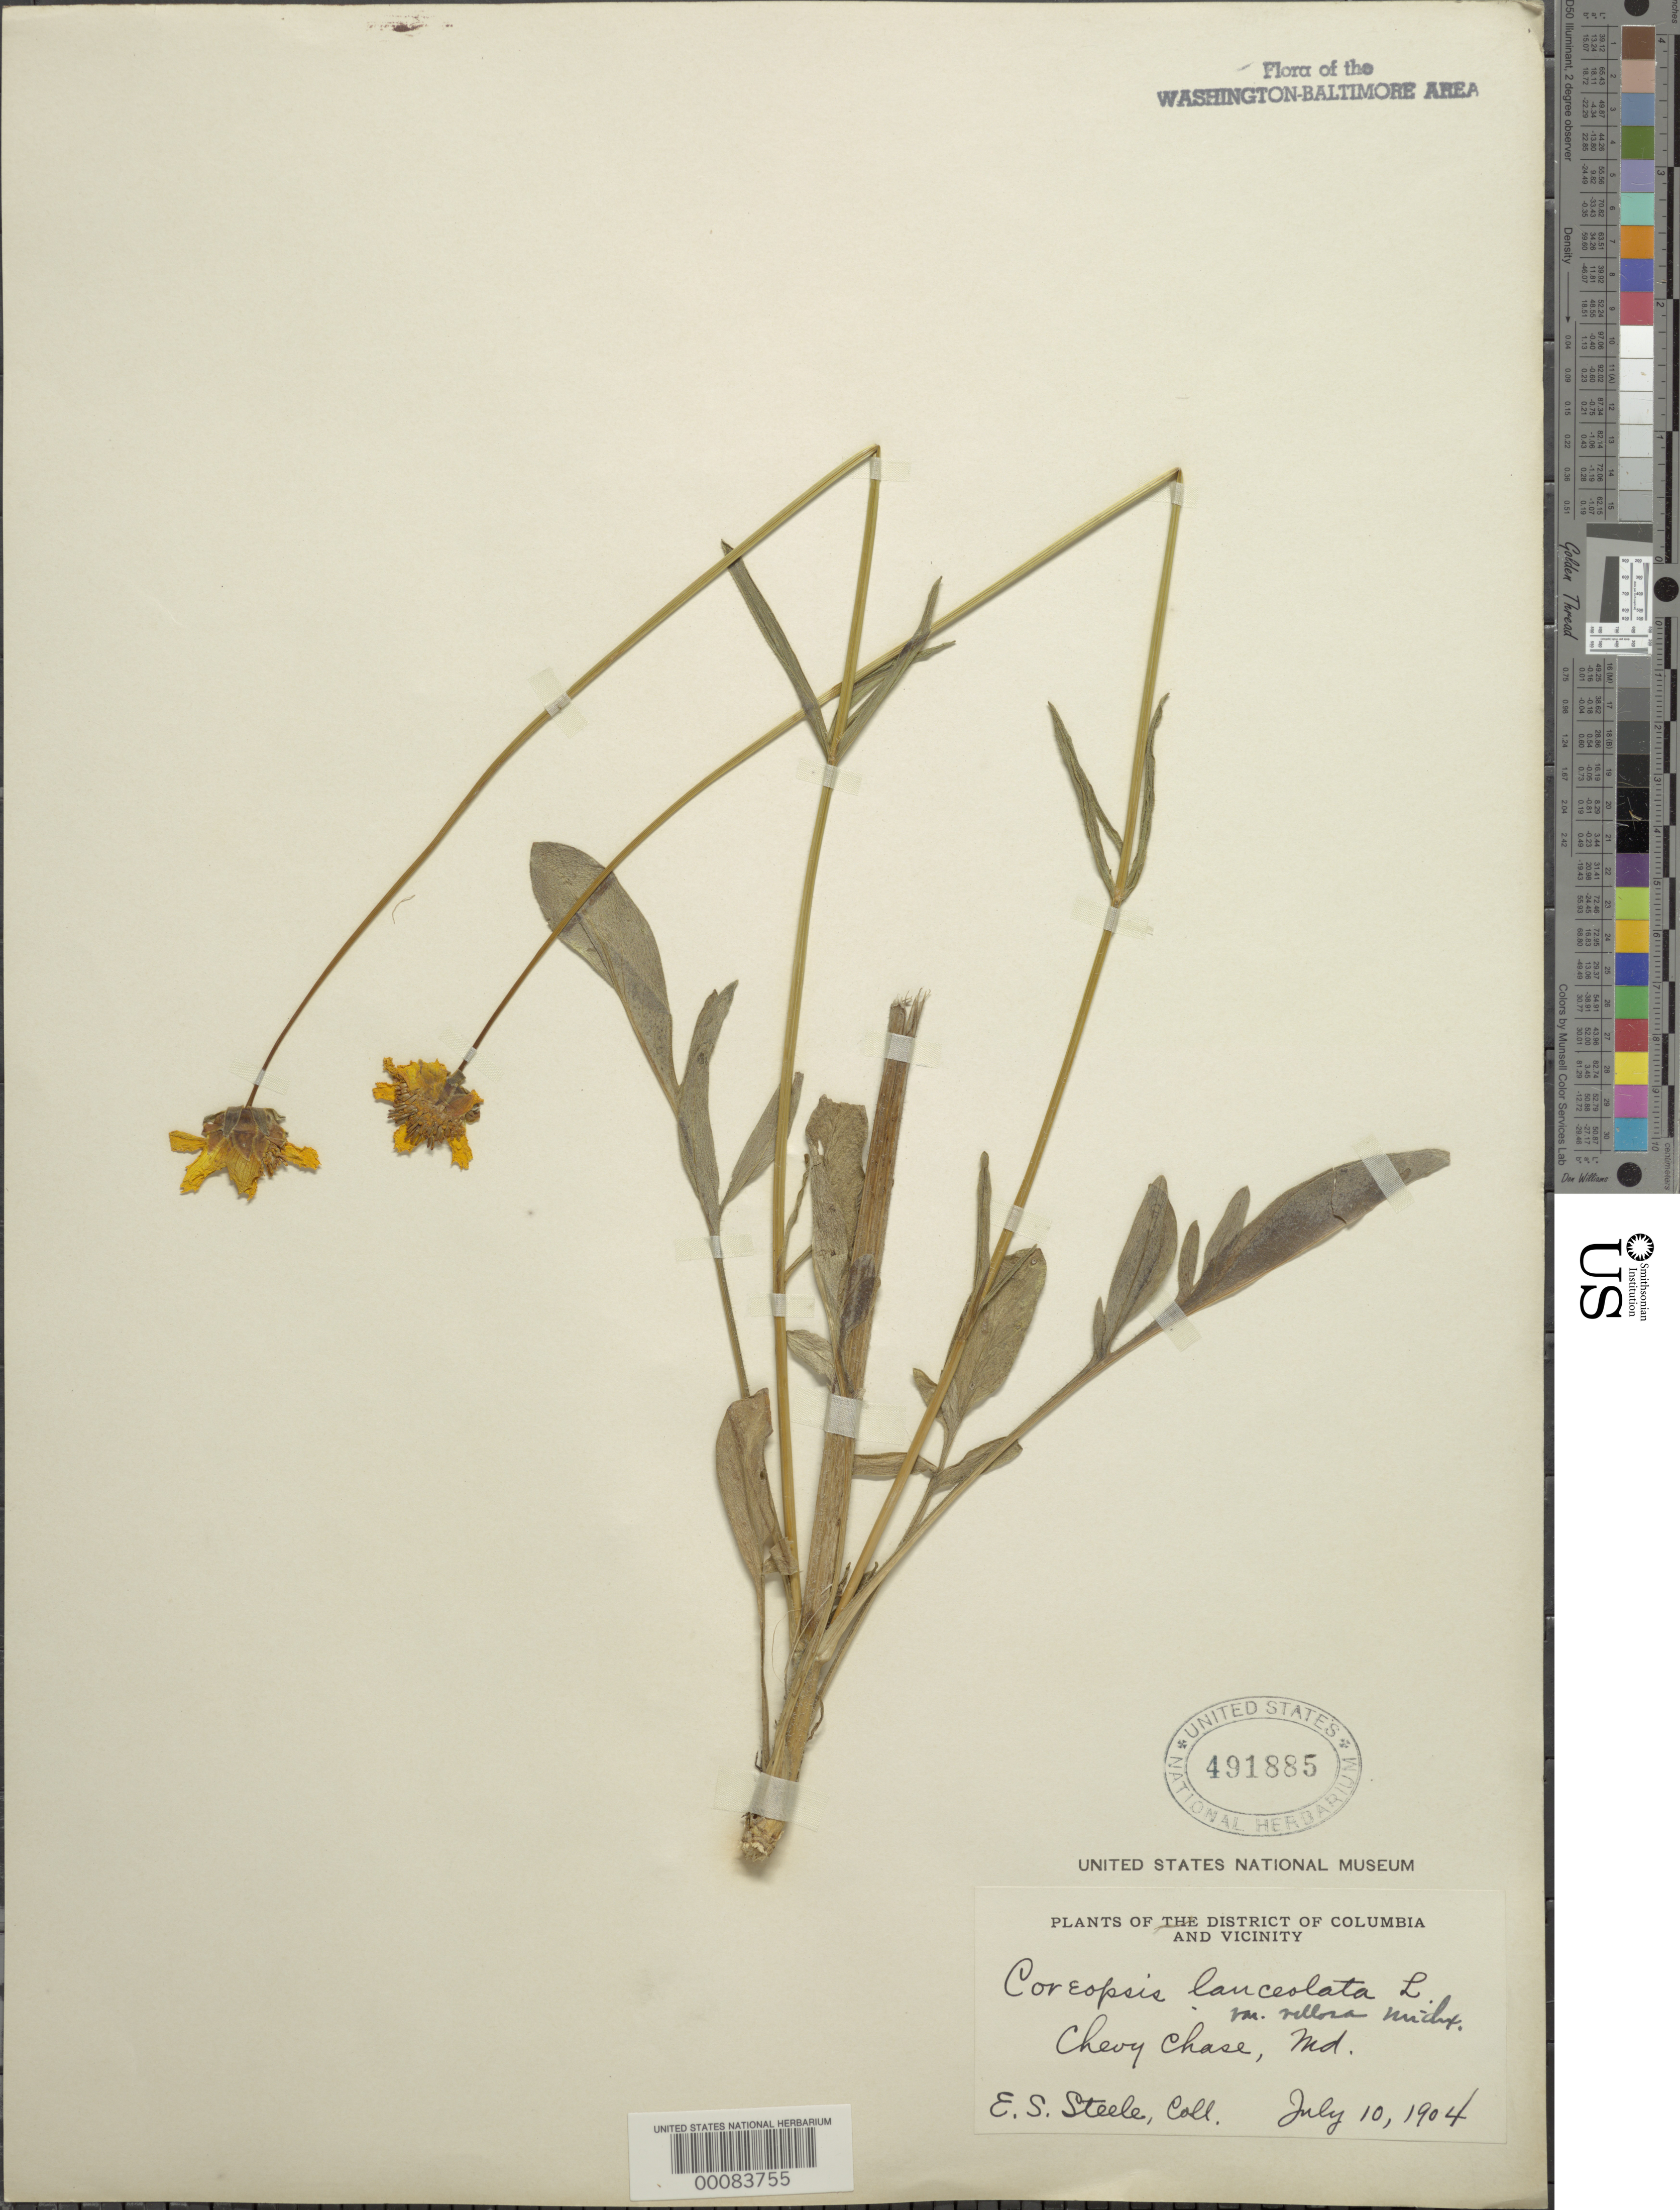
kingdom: Plantae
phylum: Tracheophyta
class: Magnoliopsida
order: Asterales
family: Asteraceae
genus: Coreopsis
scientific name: Coreopsis lanceolata var. villosa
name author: Michx.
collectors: E. Steele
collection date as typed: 10 Jul 1904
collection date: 1904-07-10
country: United States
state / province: Maryland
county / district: Montgomery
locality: Chevy Chase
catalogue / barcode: US 491885